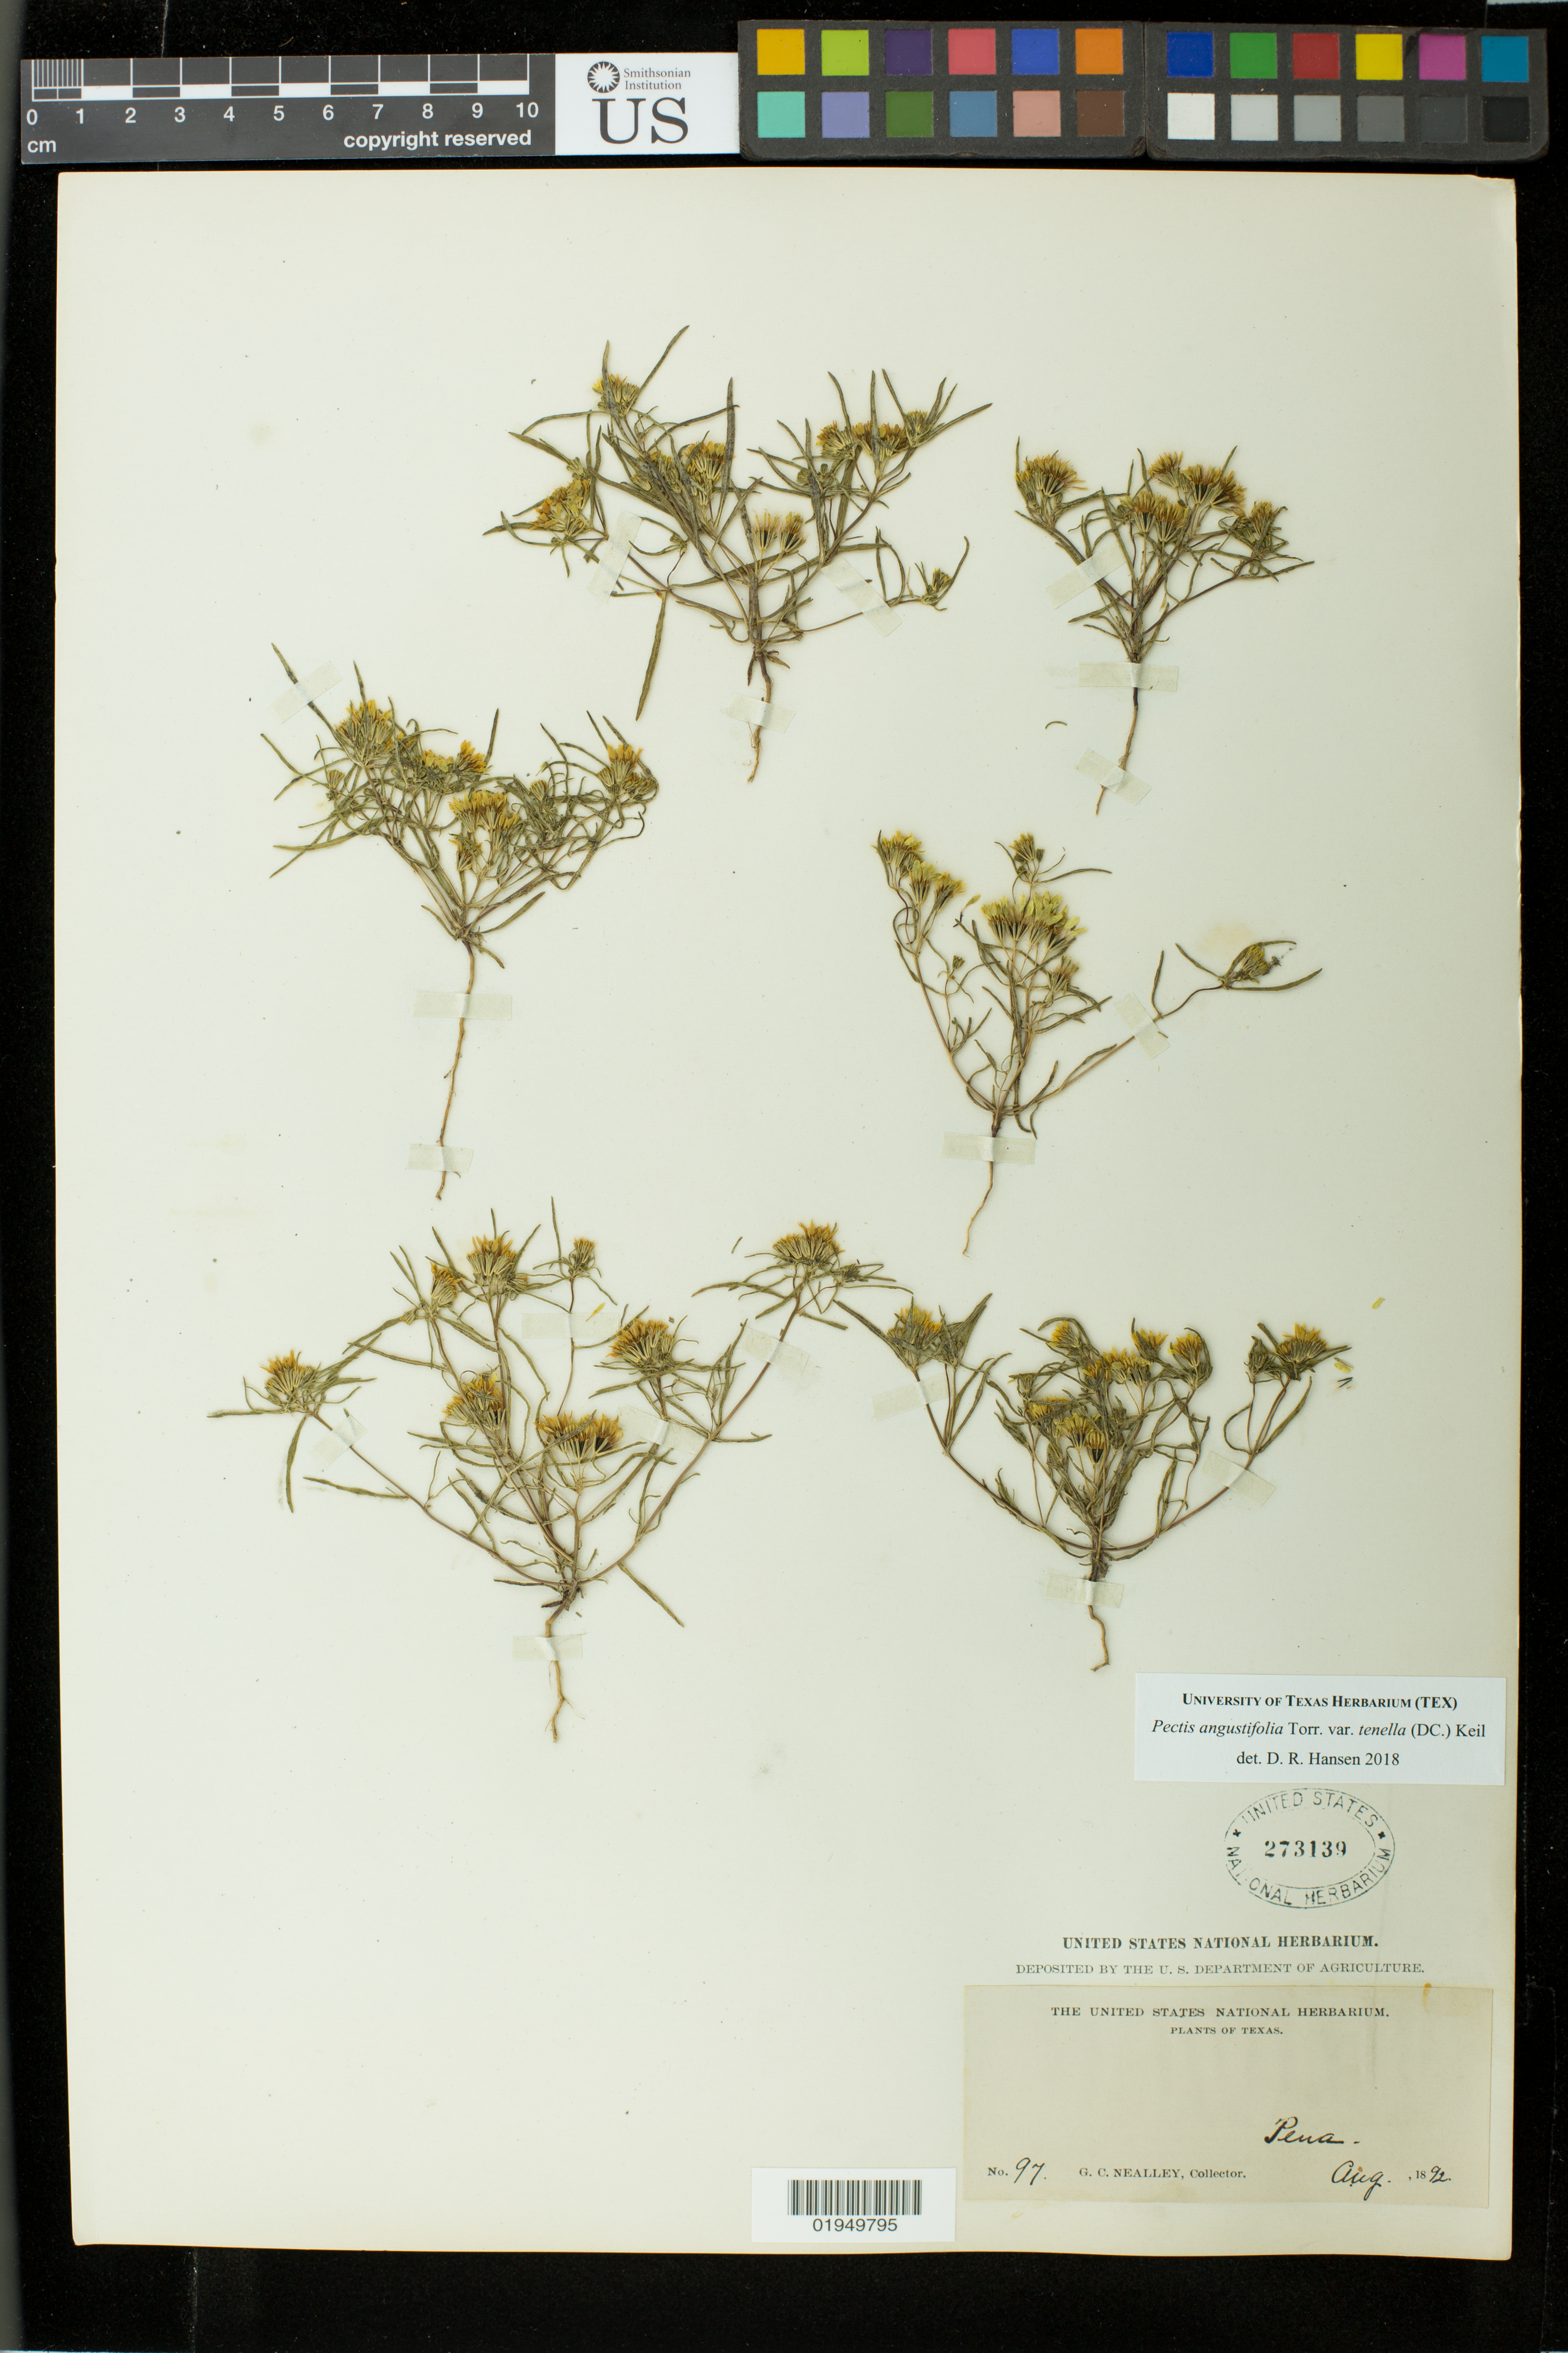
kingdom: Plantae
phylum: Tracheophyta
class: Magnoliopsida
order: Asterales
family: Asteraceae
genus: Pectis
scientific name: Pectis angustifolia var. tenella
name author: (DC.) D.J. Keil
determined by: Hansen, D. R.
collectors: G. C. Nealley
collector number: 97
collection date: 1892-08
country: United States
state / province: Texas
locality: Pena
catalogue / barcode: US 273139